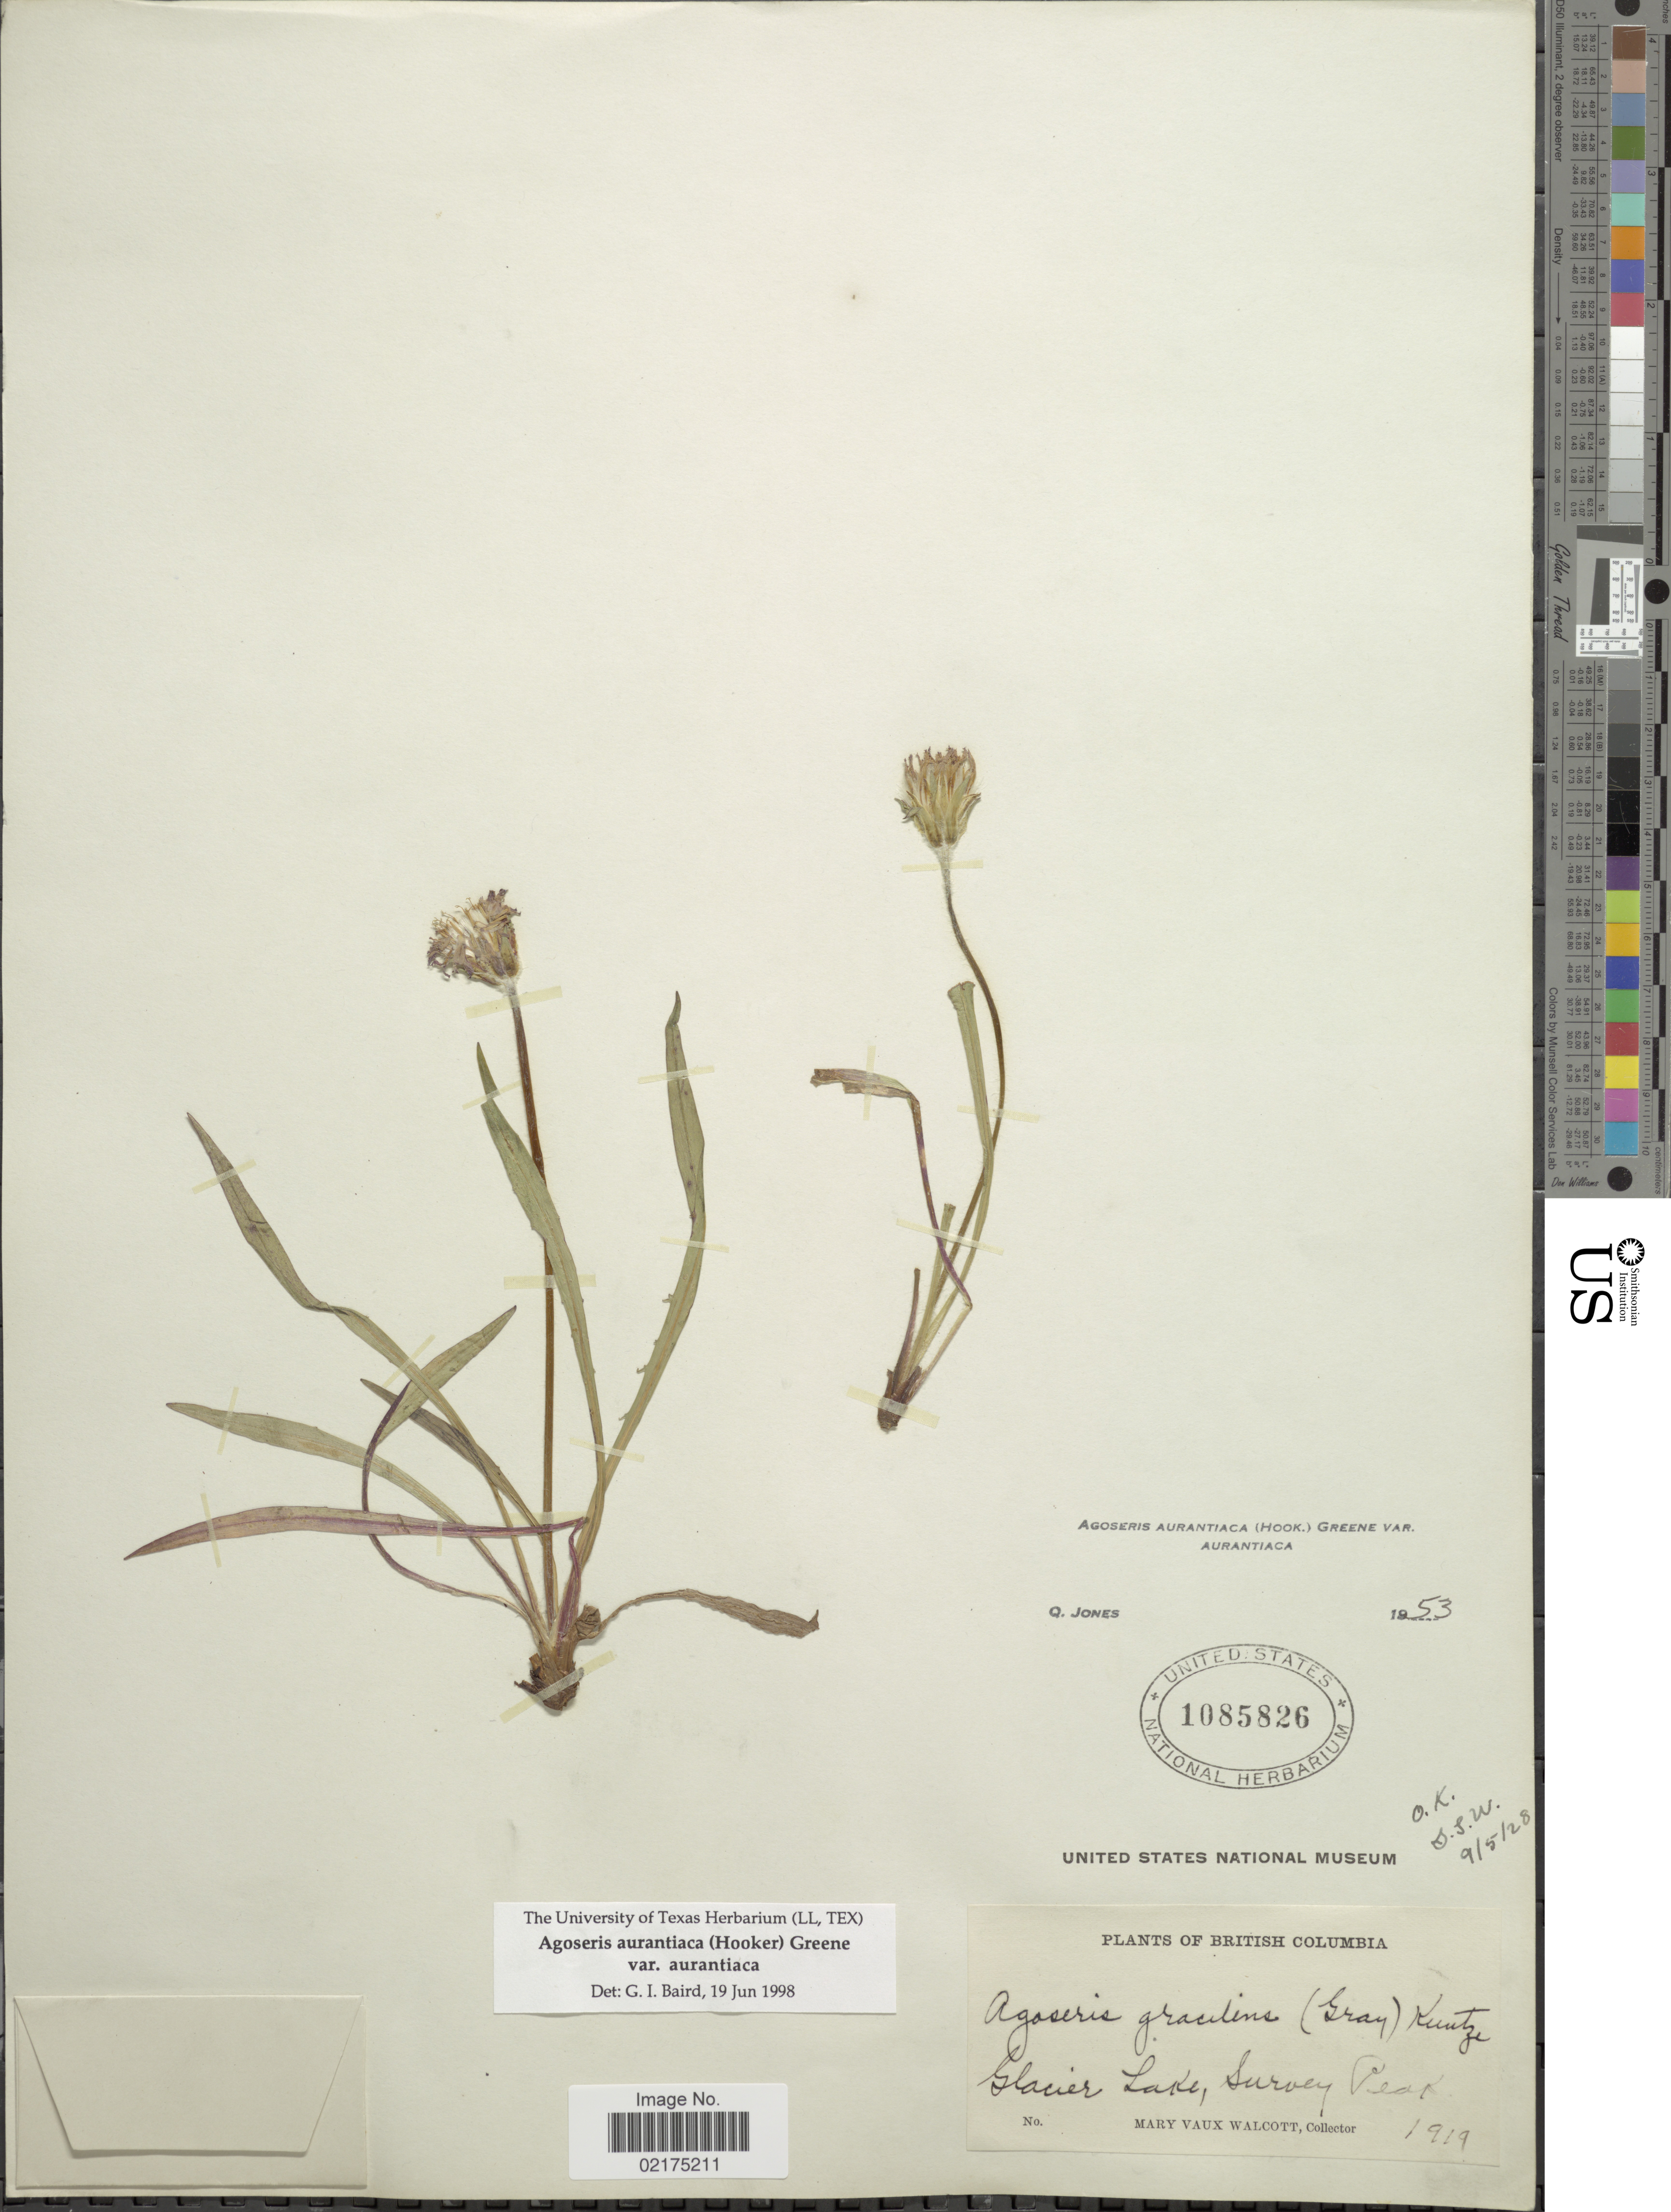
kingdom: Plantae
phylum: Tracheophyta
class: Magnoliopsida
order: Asterales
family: Asteraceae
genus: Agoseris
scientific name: Agoseris aurantiaca var. aurantiaca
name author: (Hook.) Greene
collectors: M. Walcott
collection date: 1919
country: Canada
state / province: British Columbia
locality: Glacier Lake, Survey Peak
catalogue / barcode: US 1085826